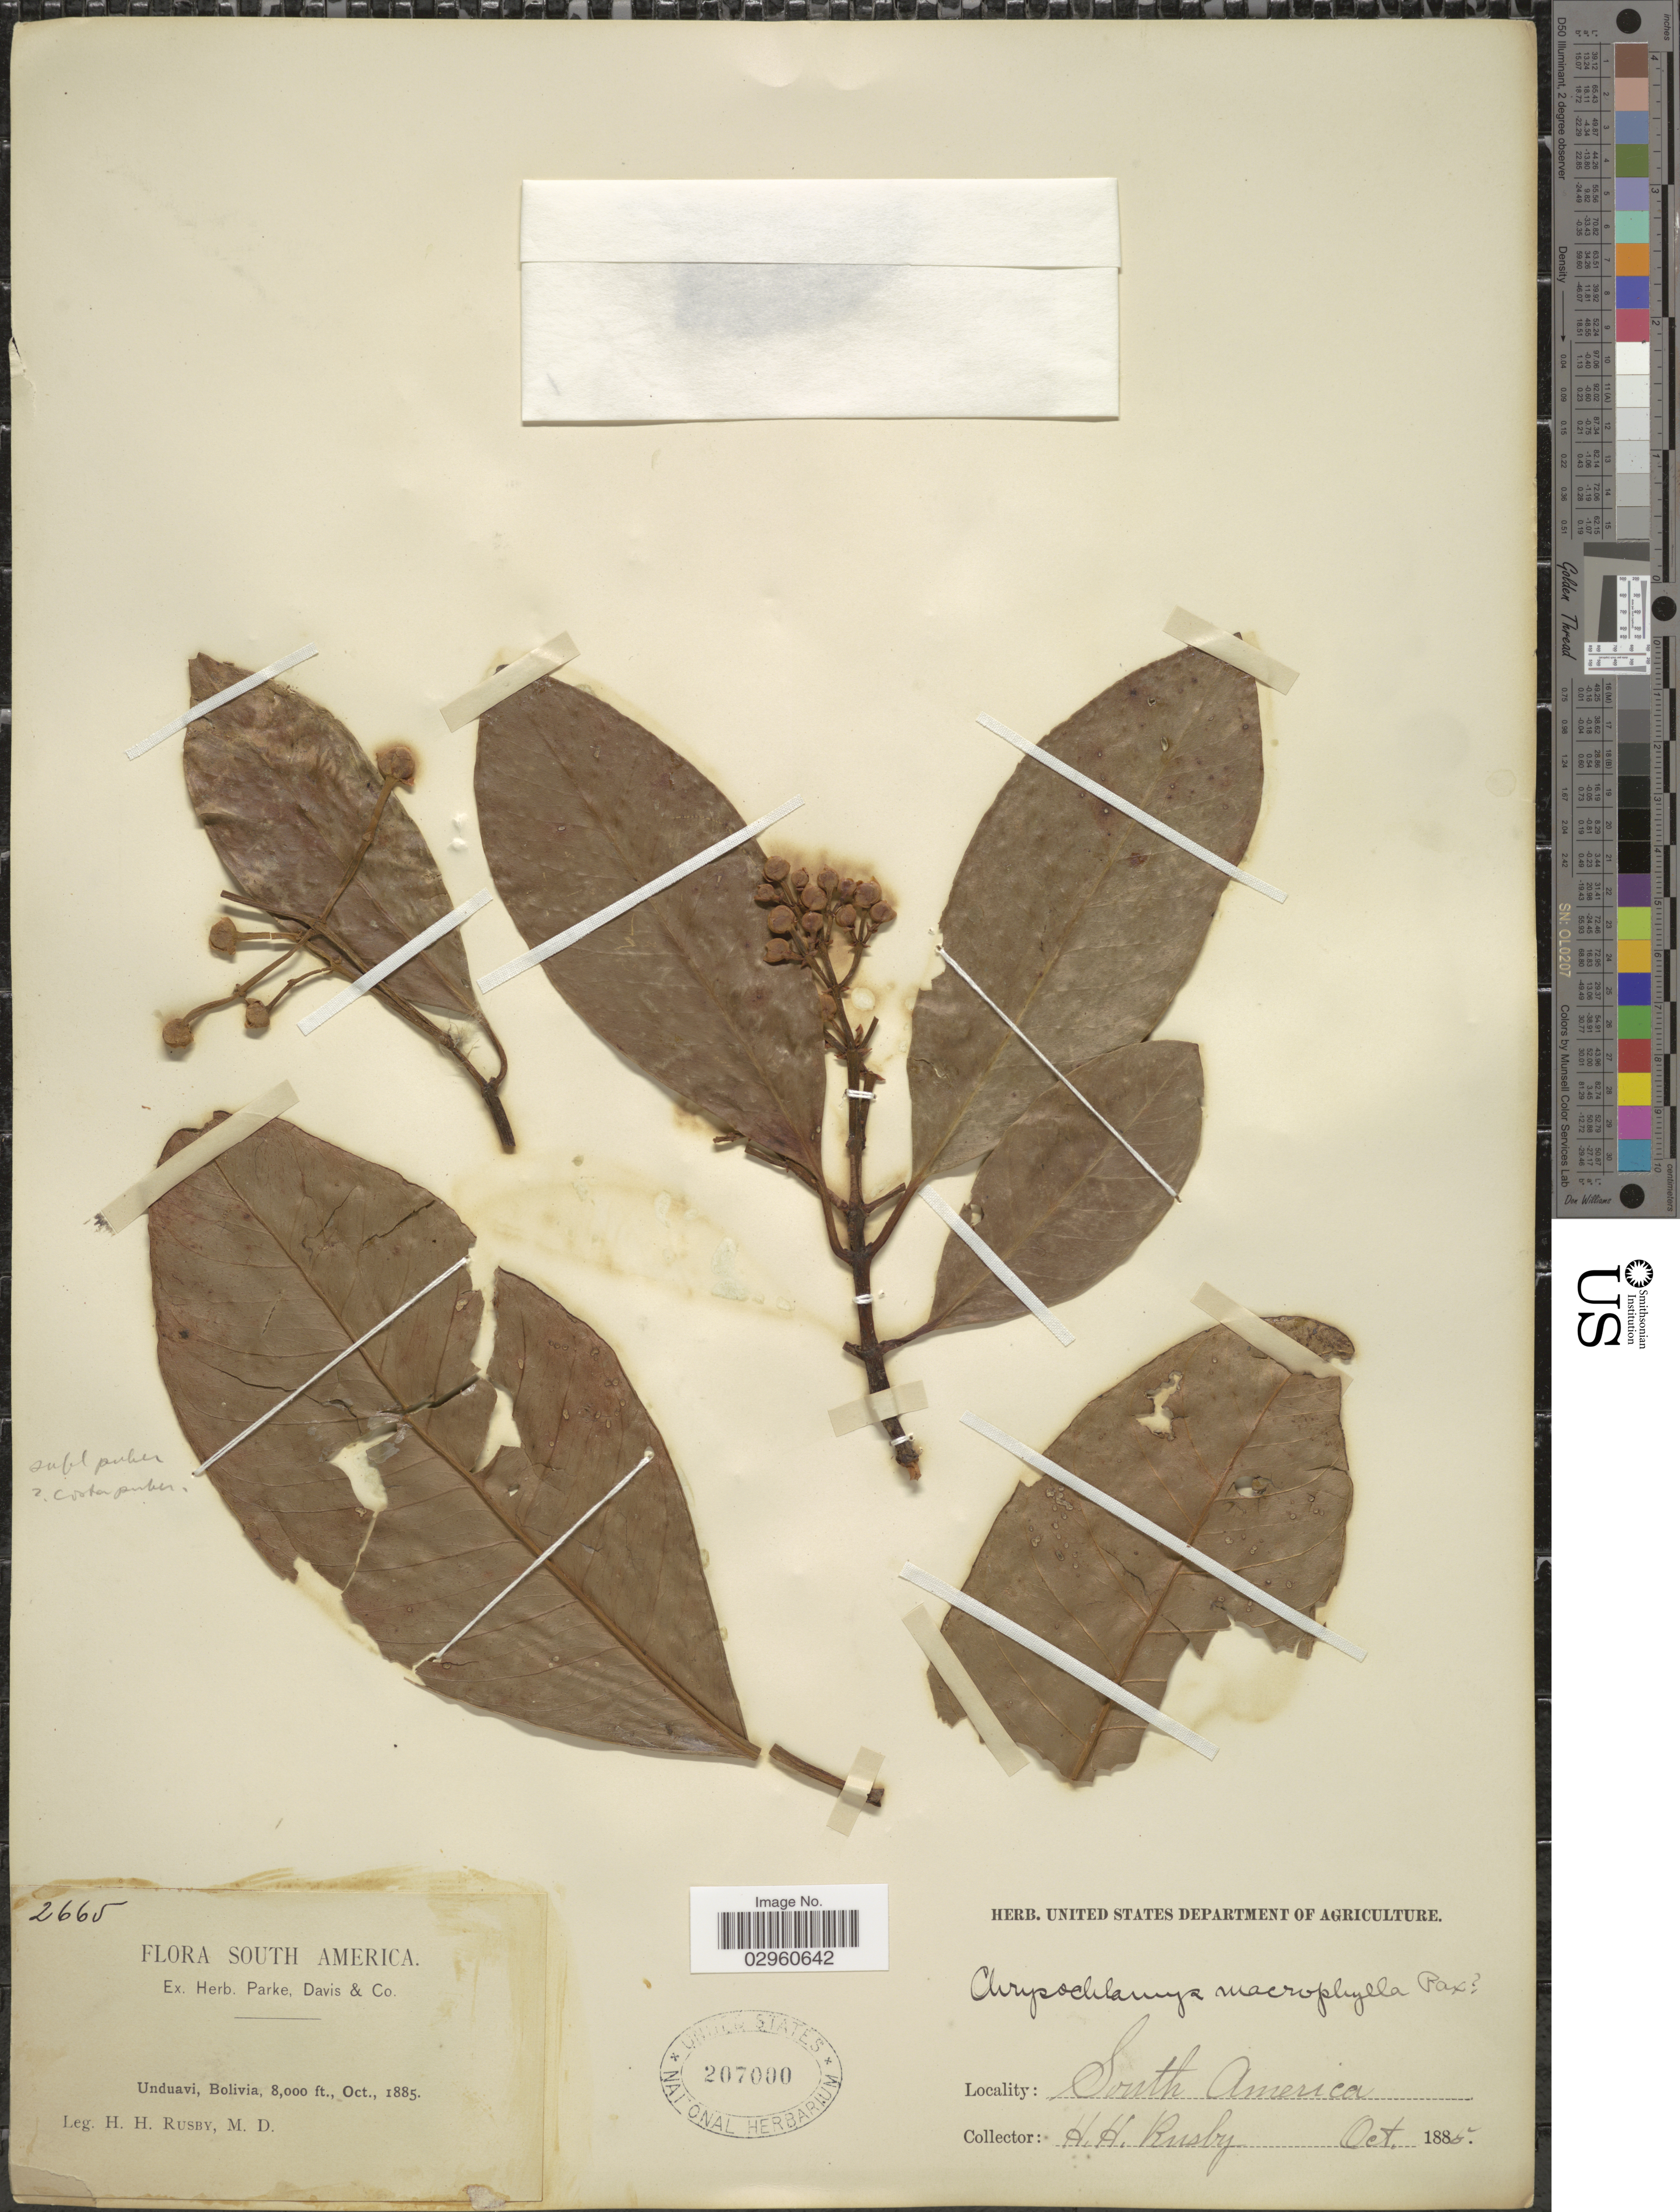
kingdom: Plantae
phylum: Tracheophyta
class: Magnoliopsida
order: Malpighiales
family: Clusiaceae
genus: Chrysochlamys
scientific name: Chrysochlamys macrophylla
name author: Pax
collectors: H. H. Rusby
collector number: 2665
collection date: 1885-10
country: Bolivia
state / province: La Paz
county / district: Nor Yungas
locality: Unduavi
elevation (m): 2438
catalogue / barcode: US 207000